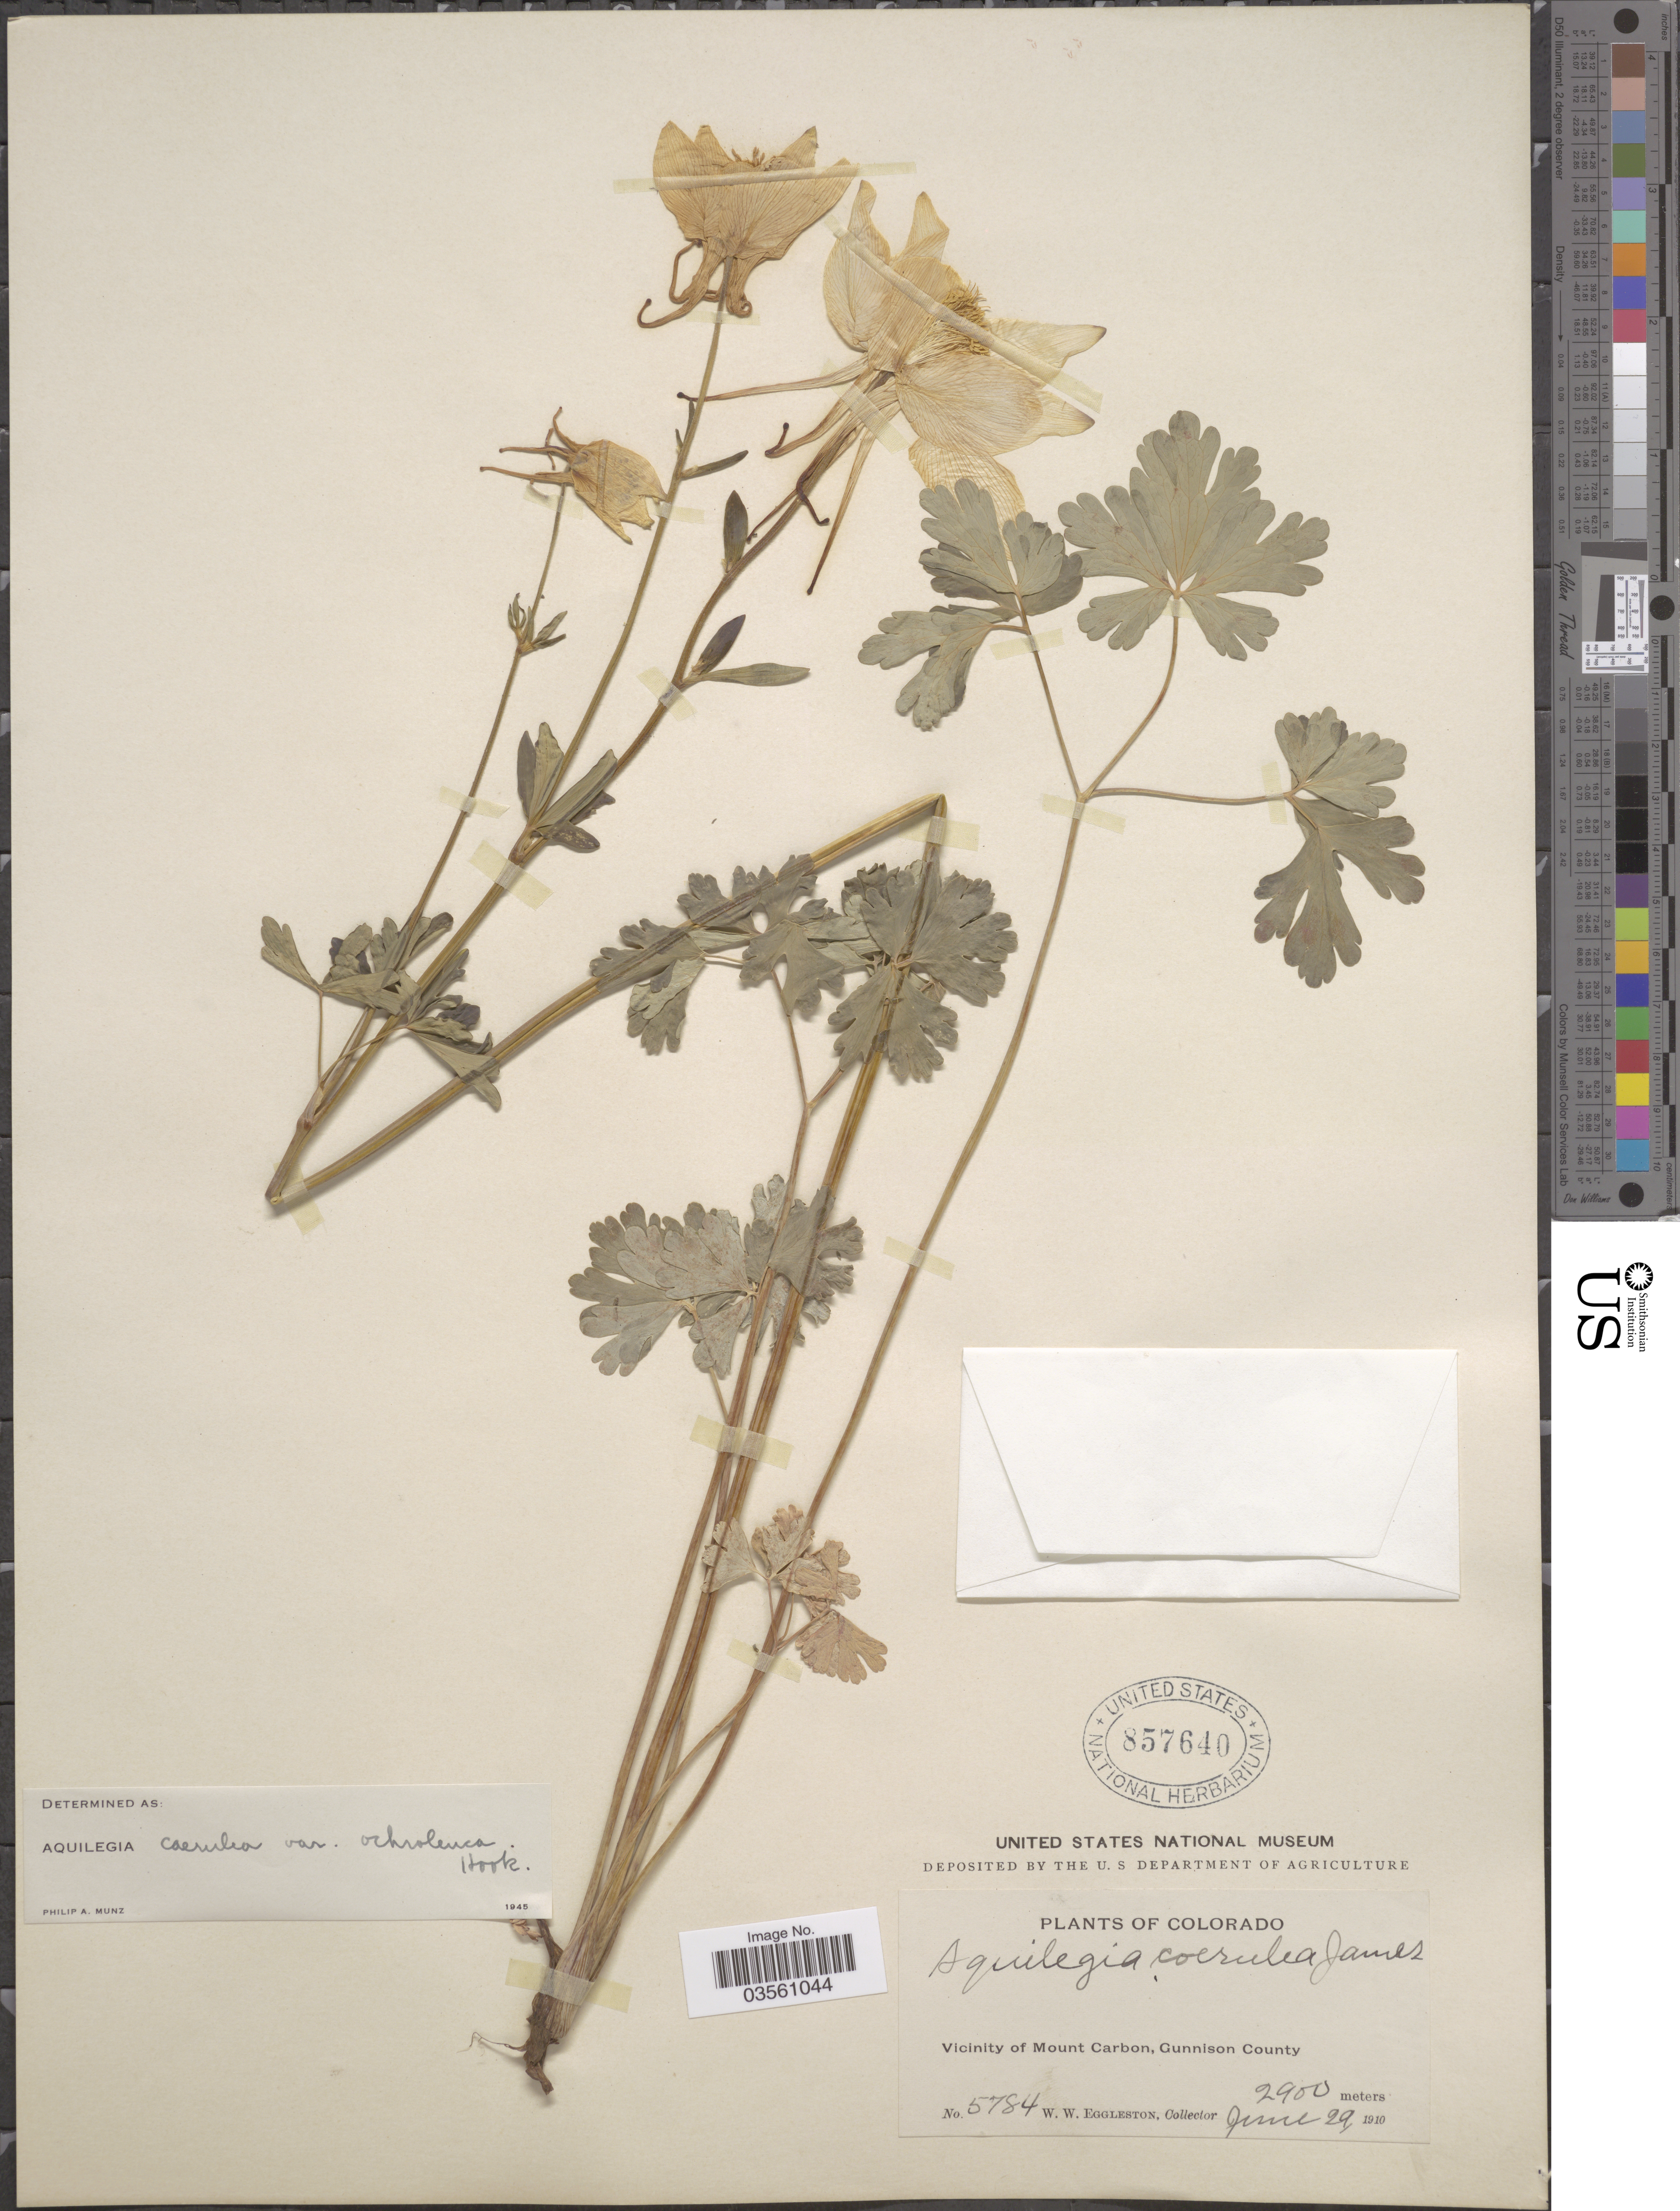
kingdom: Plantae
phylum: Tracheophyta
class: Magnoliopsida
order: Ranunculales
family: Ranunculaceae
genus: Aquilegia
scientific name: Aquilegia coerulea var. ochroleuca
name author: Hook.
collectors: W. W. Eggleston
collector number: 5784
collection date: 1910-06-29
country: United States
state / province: Colorado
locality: Vicinity of Mount Carbon, Gunnison County.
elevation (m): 2900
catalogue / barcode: US 857640